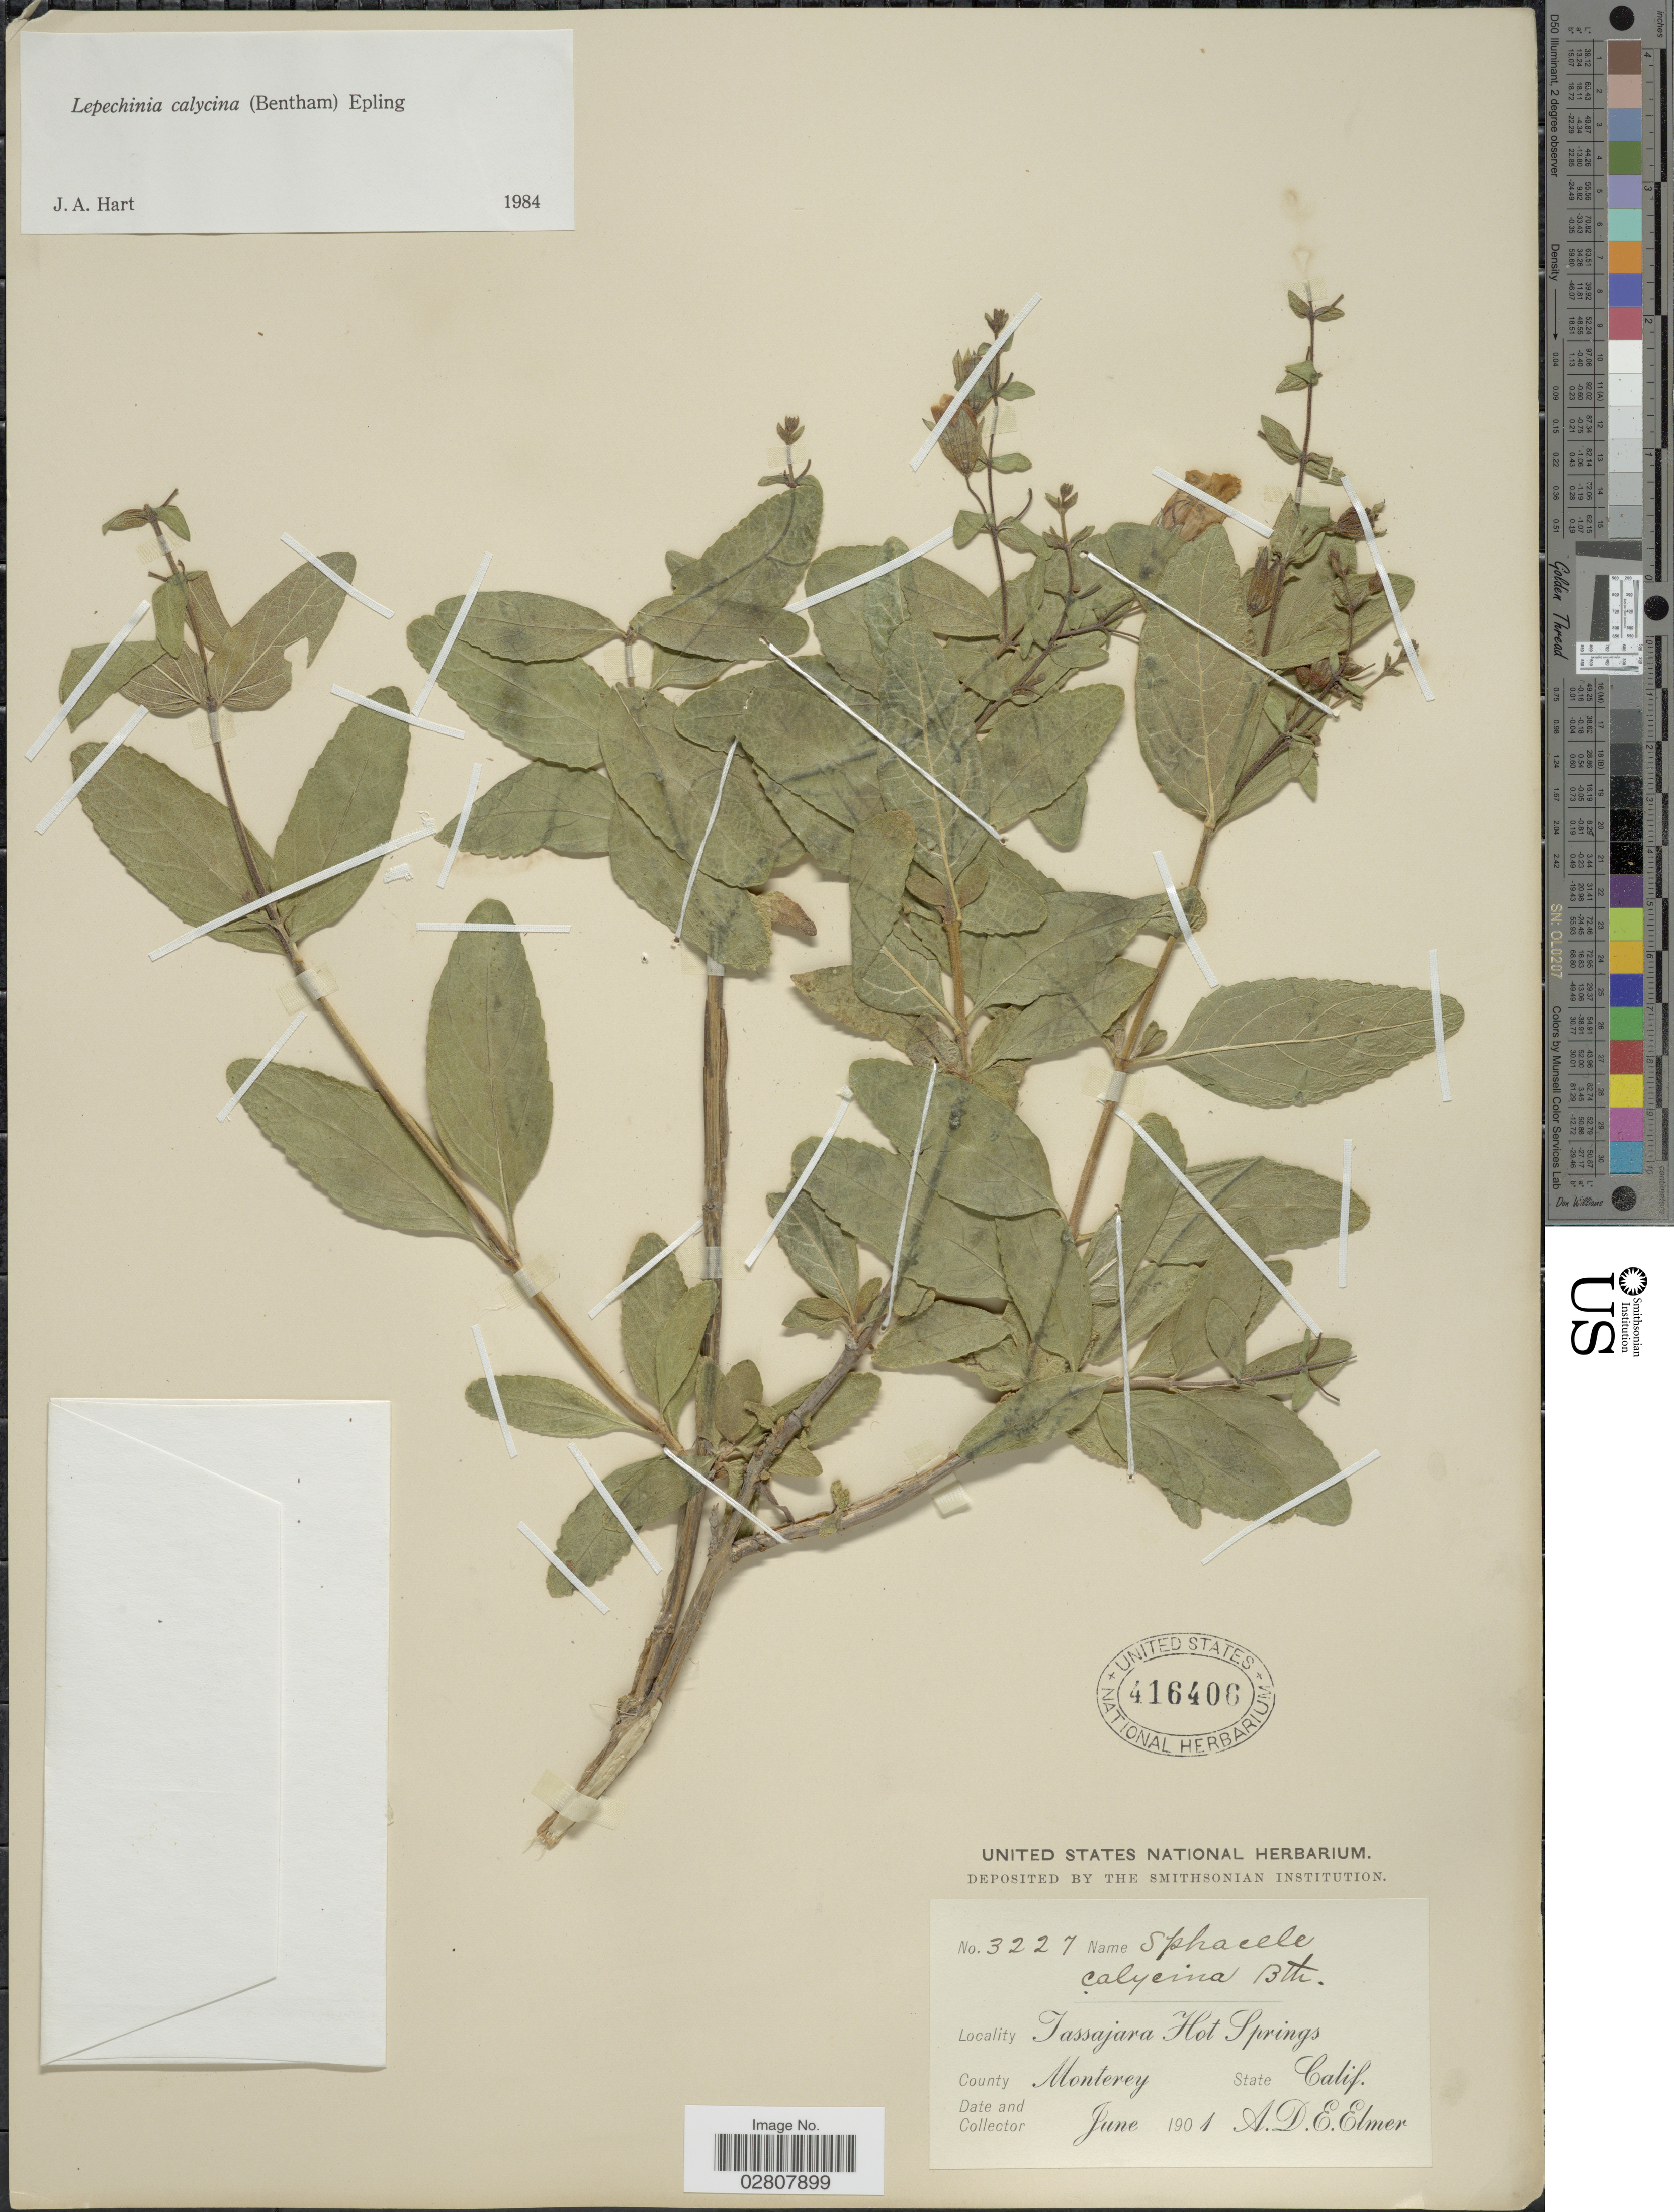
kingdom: Plantae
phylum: Tracheophyta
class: Magnoliopsida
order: Lamiales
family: Lamiaceae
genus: Lepechinia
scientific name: Lepechinia calycina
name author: (Benth.) Epling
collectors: A. D. E. Elmer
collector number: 3227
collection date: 1901-06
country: United States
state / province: California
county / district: Monterey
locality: Tassajara Hot Springs. County Monterey.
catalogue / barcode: US 416406